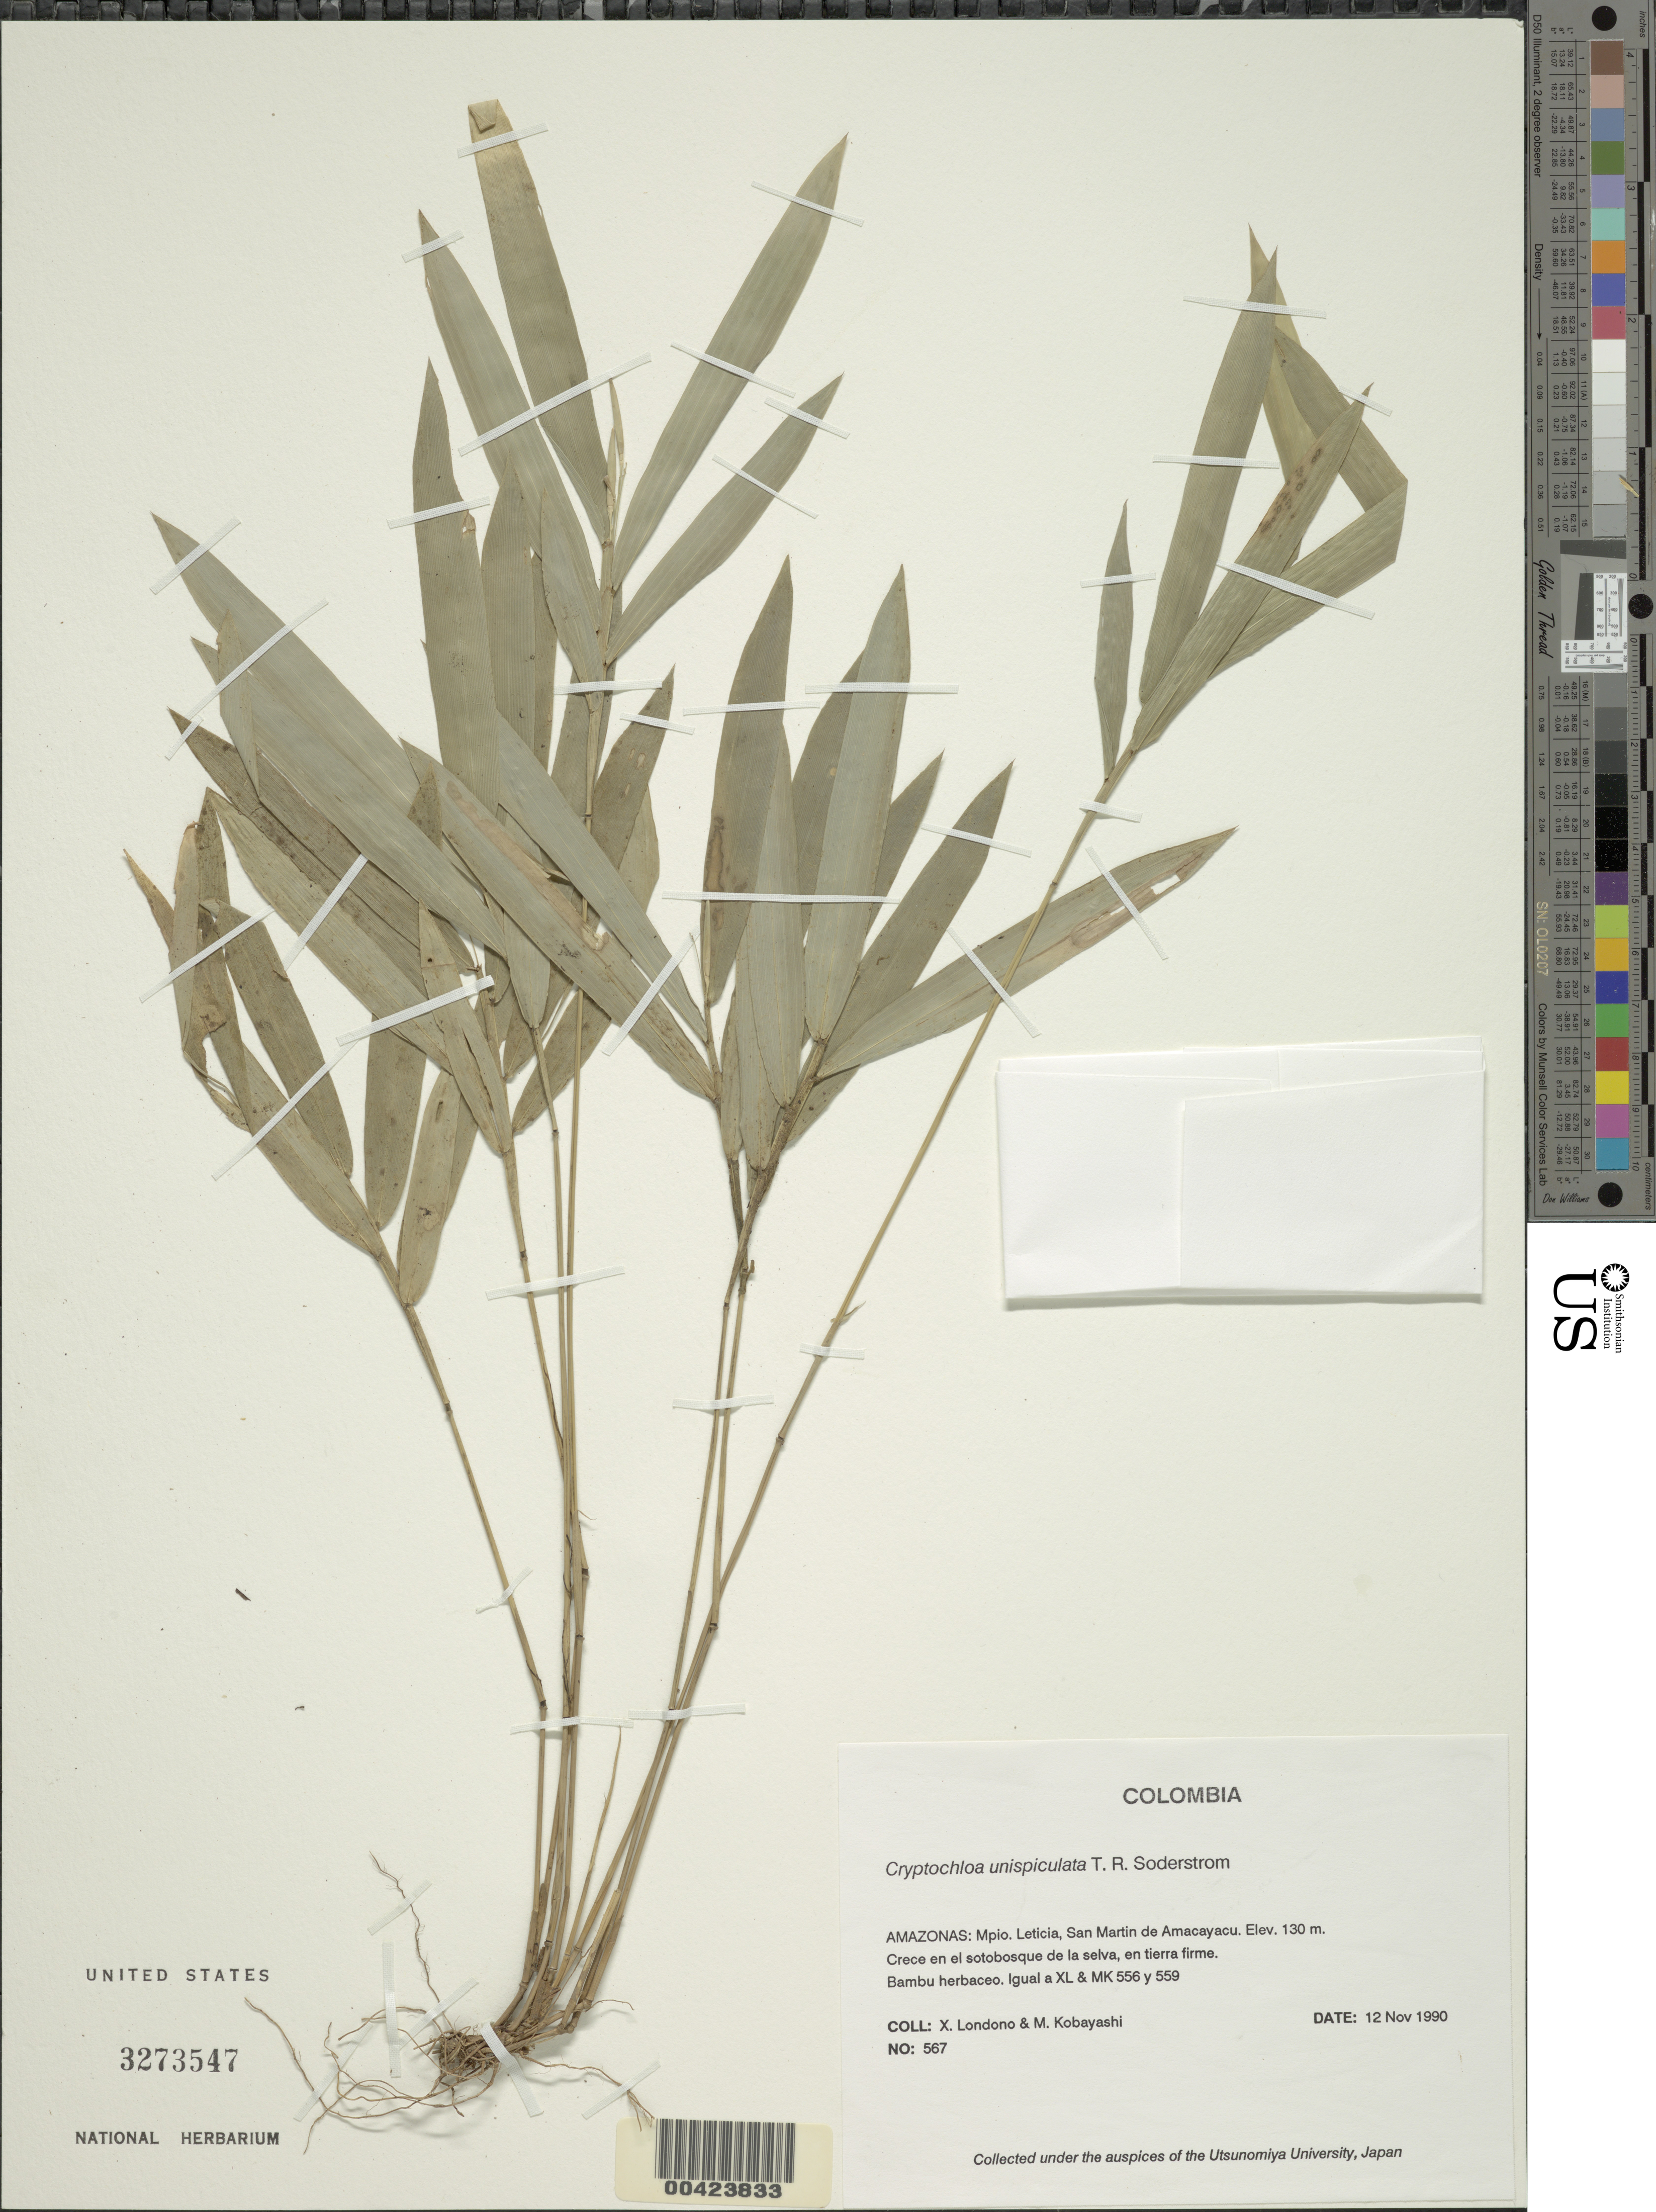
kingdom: Plantae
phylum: Tracheophyta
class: Liliopsida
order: Poales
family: Poaceae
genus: Cryptochloa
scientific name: Cryptochloa unispiculata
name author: Soderstr.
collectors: X. Londoño & M. Kobayashi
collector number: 567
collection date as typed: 12 Nov 1990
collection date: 1990-11-12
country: Colombia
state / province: Amazônas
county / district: Leticia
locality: San Martin de Amaca-Yacu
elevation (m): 130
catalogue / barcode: US 3273547